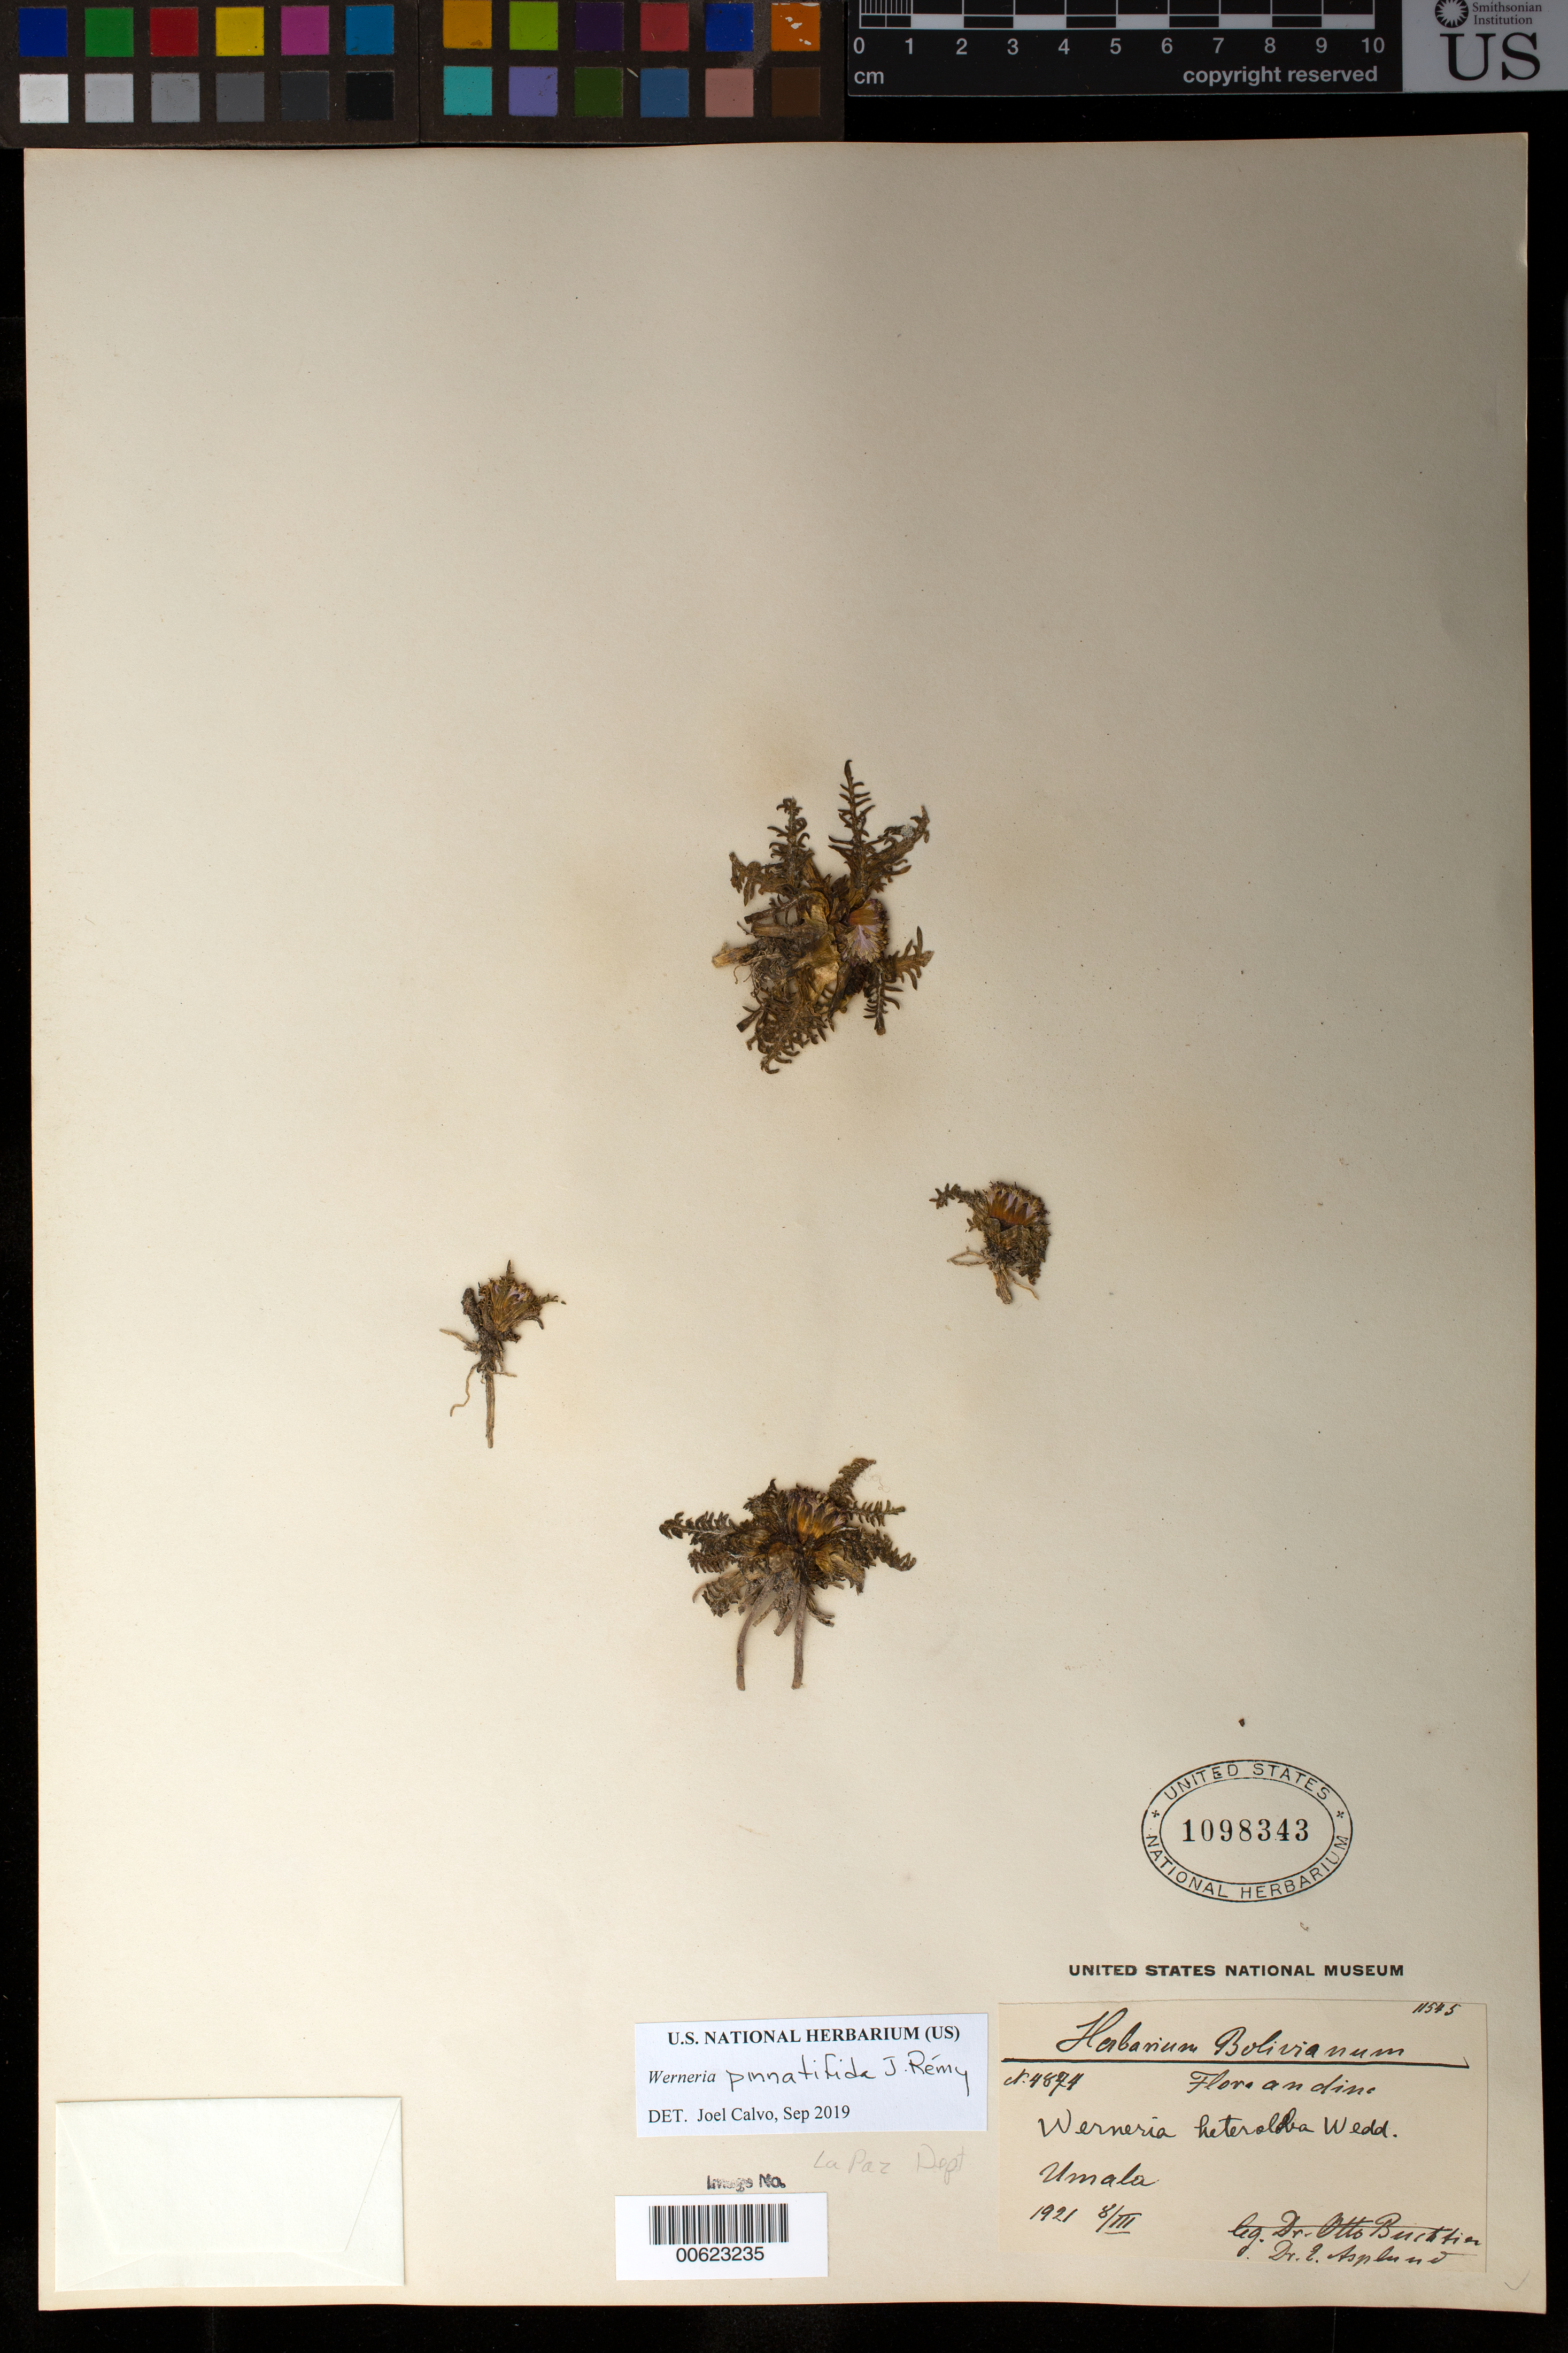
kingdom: Plantae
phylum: Tracheophyta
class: Magnoliopsida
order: Asterales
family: Asteraceae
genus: Werneria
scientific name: Werneria pinnatifida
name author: Remy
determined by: Calvo, Joel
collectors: E. Asplund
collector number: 4874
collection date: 1921-03-08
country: Bolivia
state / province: La Paz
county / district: Sicasica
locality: Umala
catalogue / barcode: US 1098343